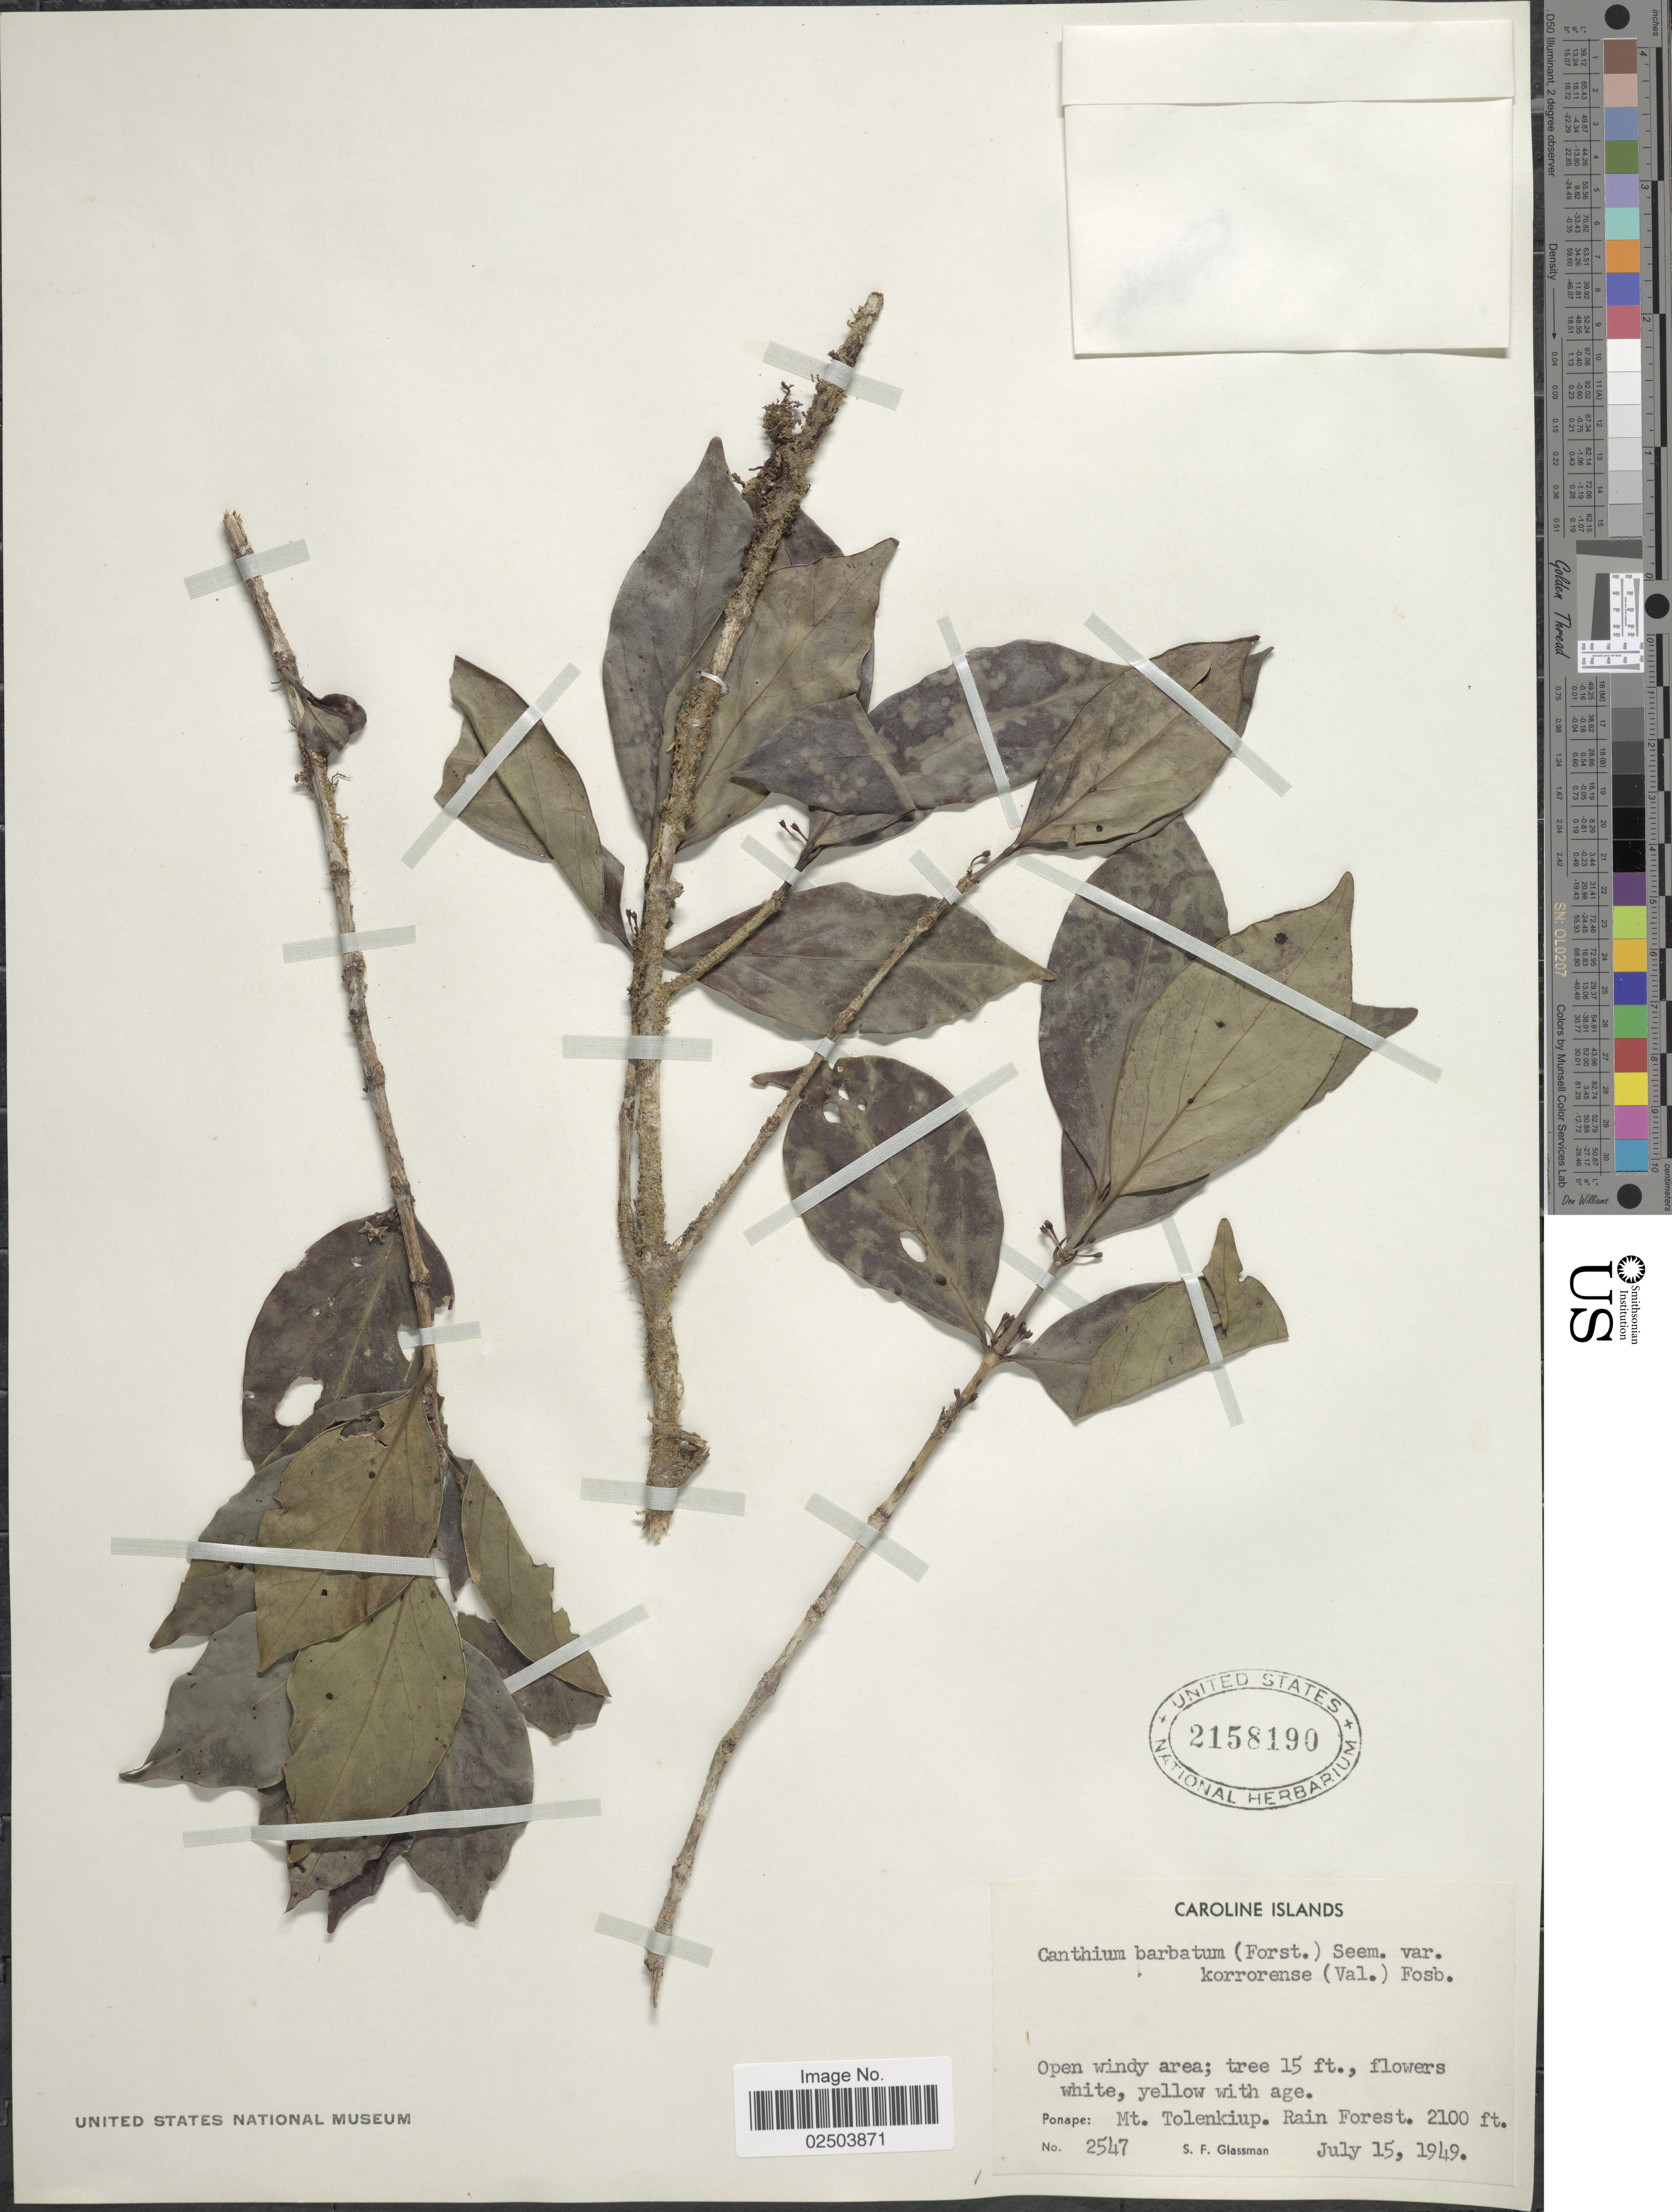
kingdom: Plantae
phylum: Tracheophyta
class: Magnoliopsida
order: Gentianales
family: Rubiaceae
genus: Cyclophyllum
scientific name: Cyclophyllum barbatum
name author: (G. Forst.) N. Hallé & J. Florence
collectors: S. F. Glassman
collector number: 2547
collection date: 1949-07-15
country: Micronesia, Federated States of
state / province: Pohnpei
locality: Caroline Islands. Ponape: Mt. Tolenkiup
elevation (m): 640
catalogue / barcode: US 2158190